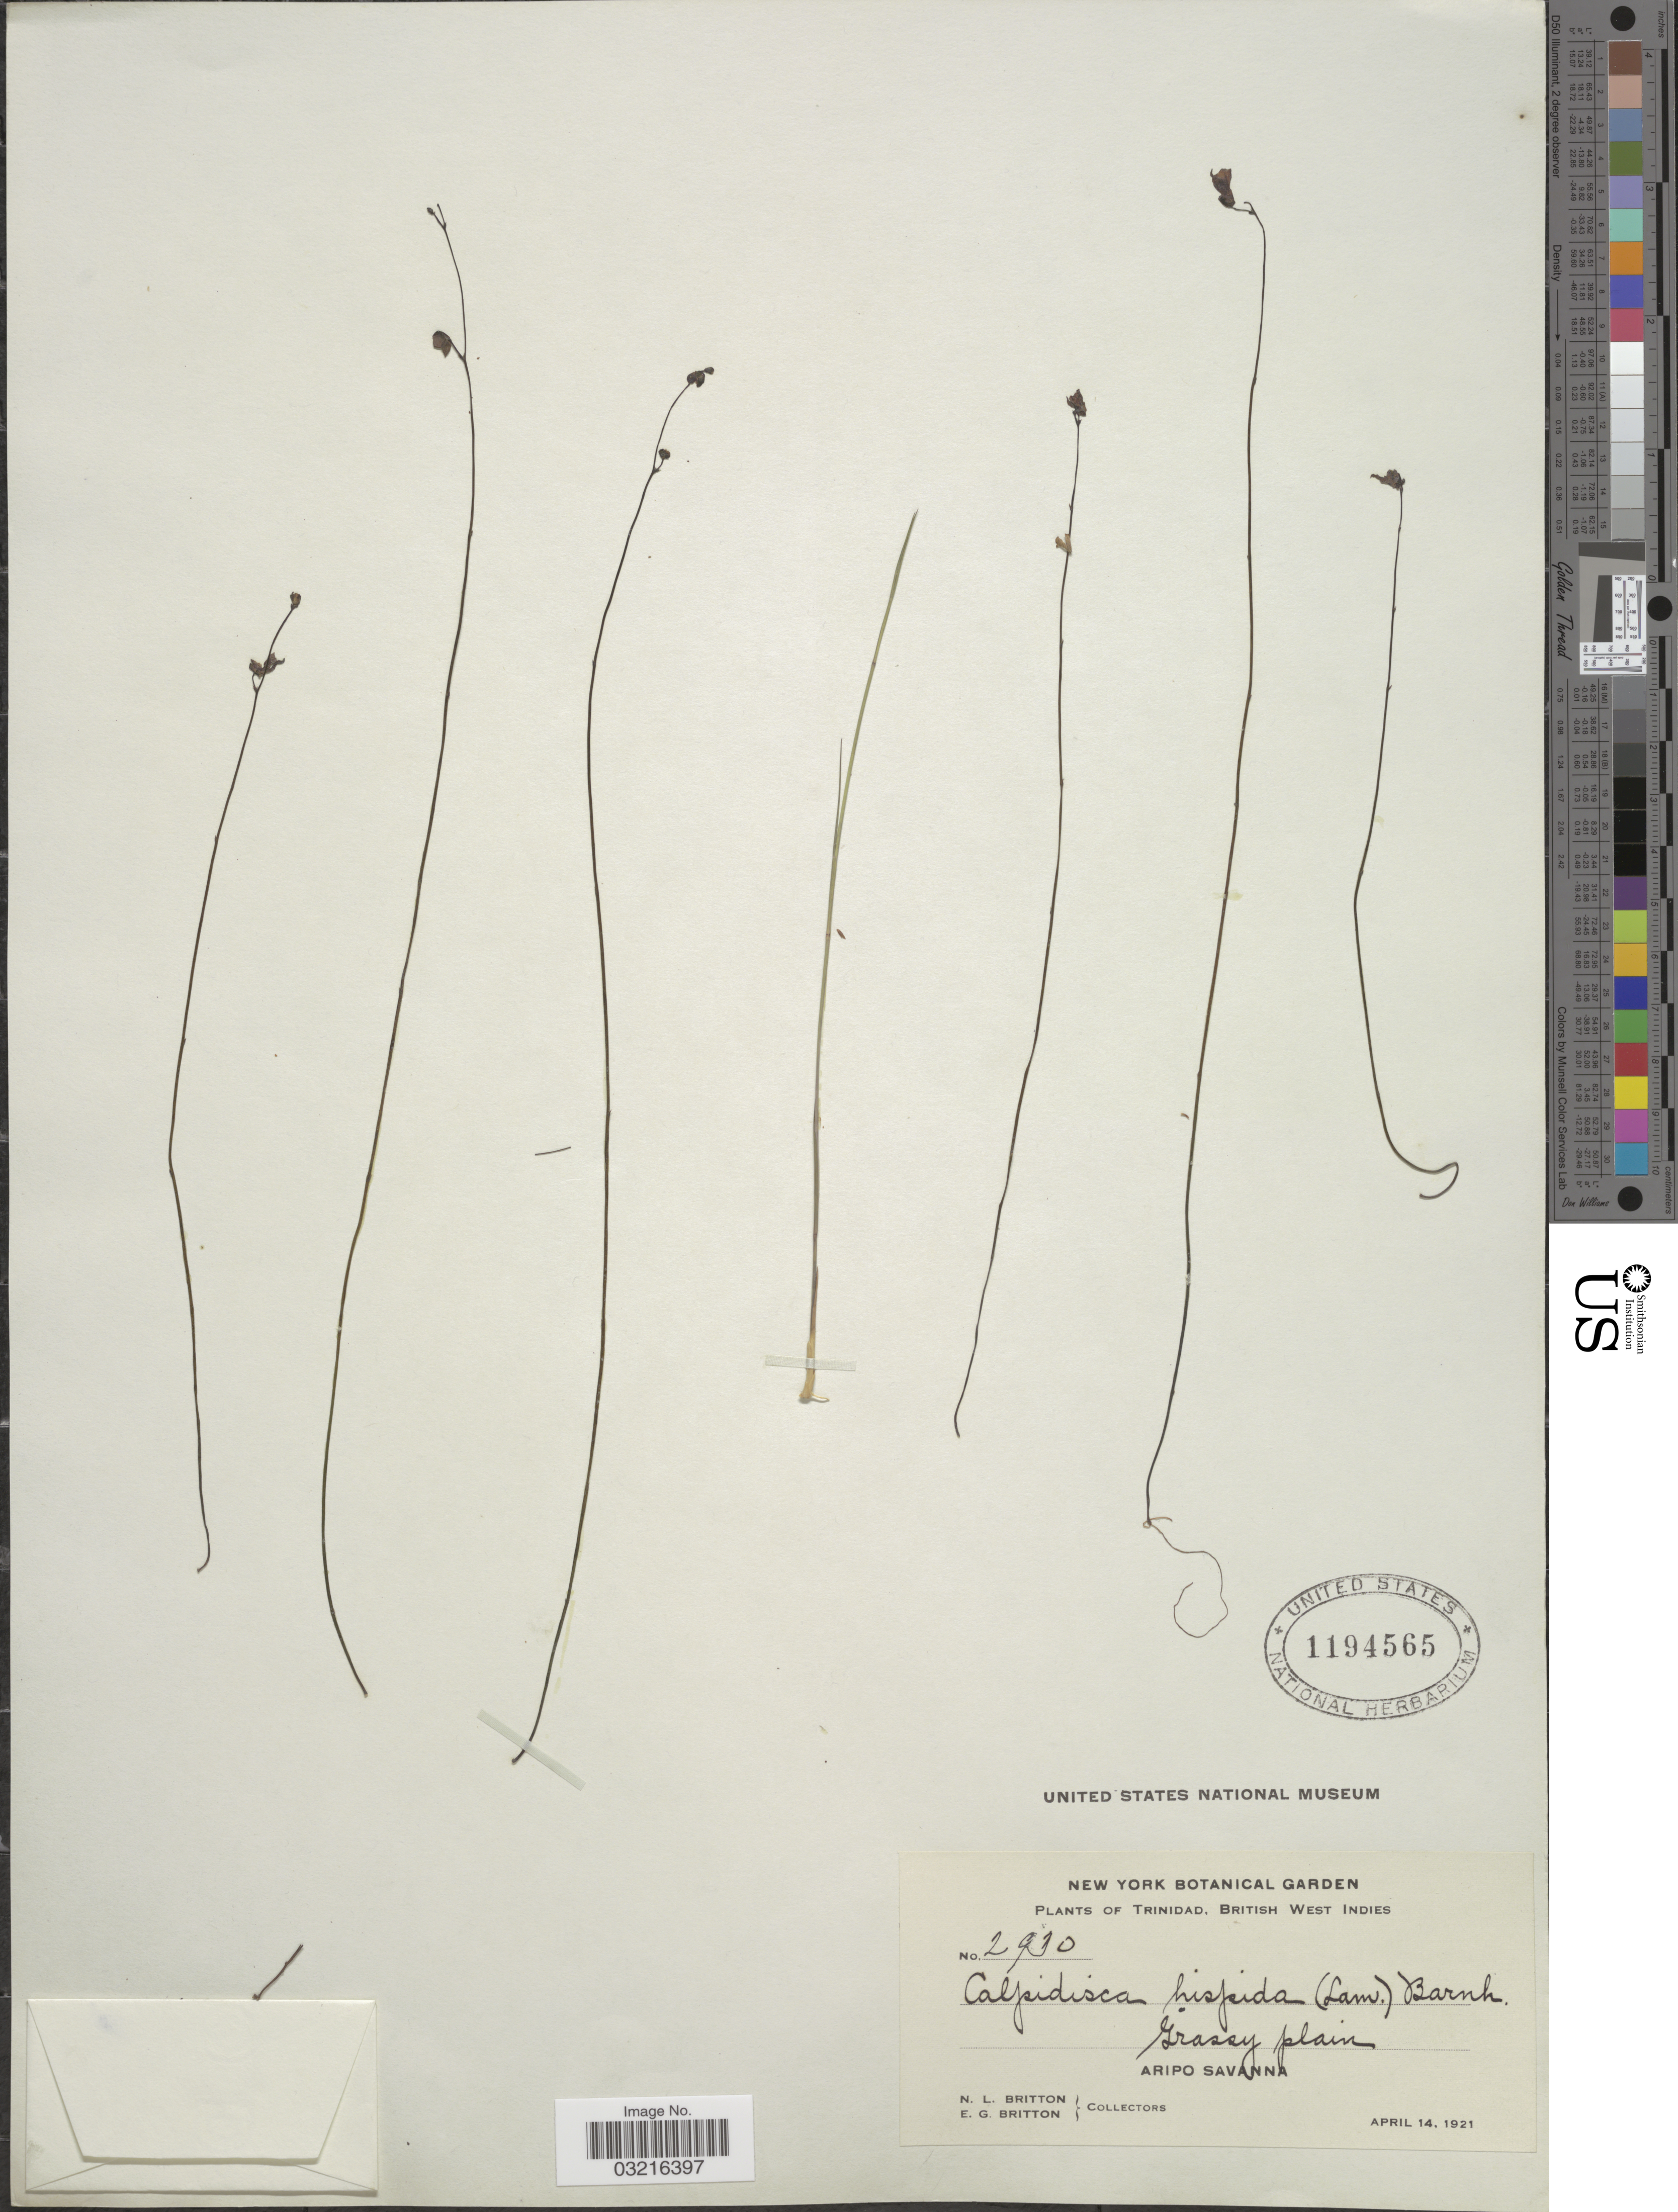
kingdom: Plantae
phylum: Tracheophyta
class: Magnoliopsida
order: Lamiales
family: Lentibulariaceae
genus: Utricularia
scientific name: Utricularia hispida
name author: Lam.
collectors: N. Britton & E. G. Britton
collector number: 2930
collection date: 1921-04-14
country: Trinidad and Tobago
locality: Trinidad, British West Indies, Grassy plain, Aripo Savanna.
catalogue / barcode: US 1194565